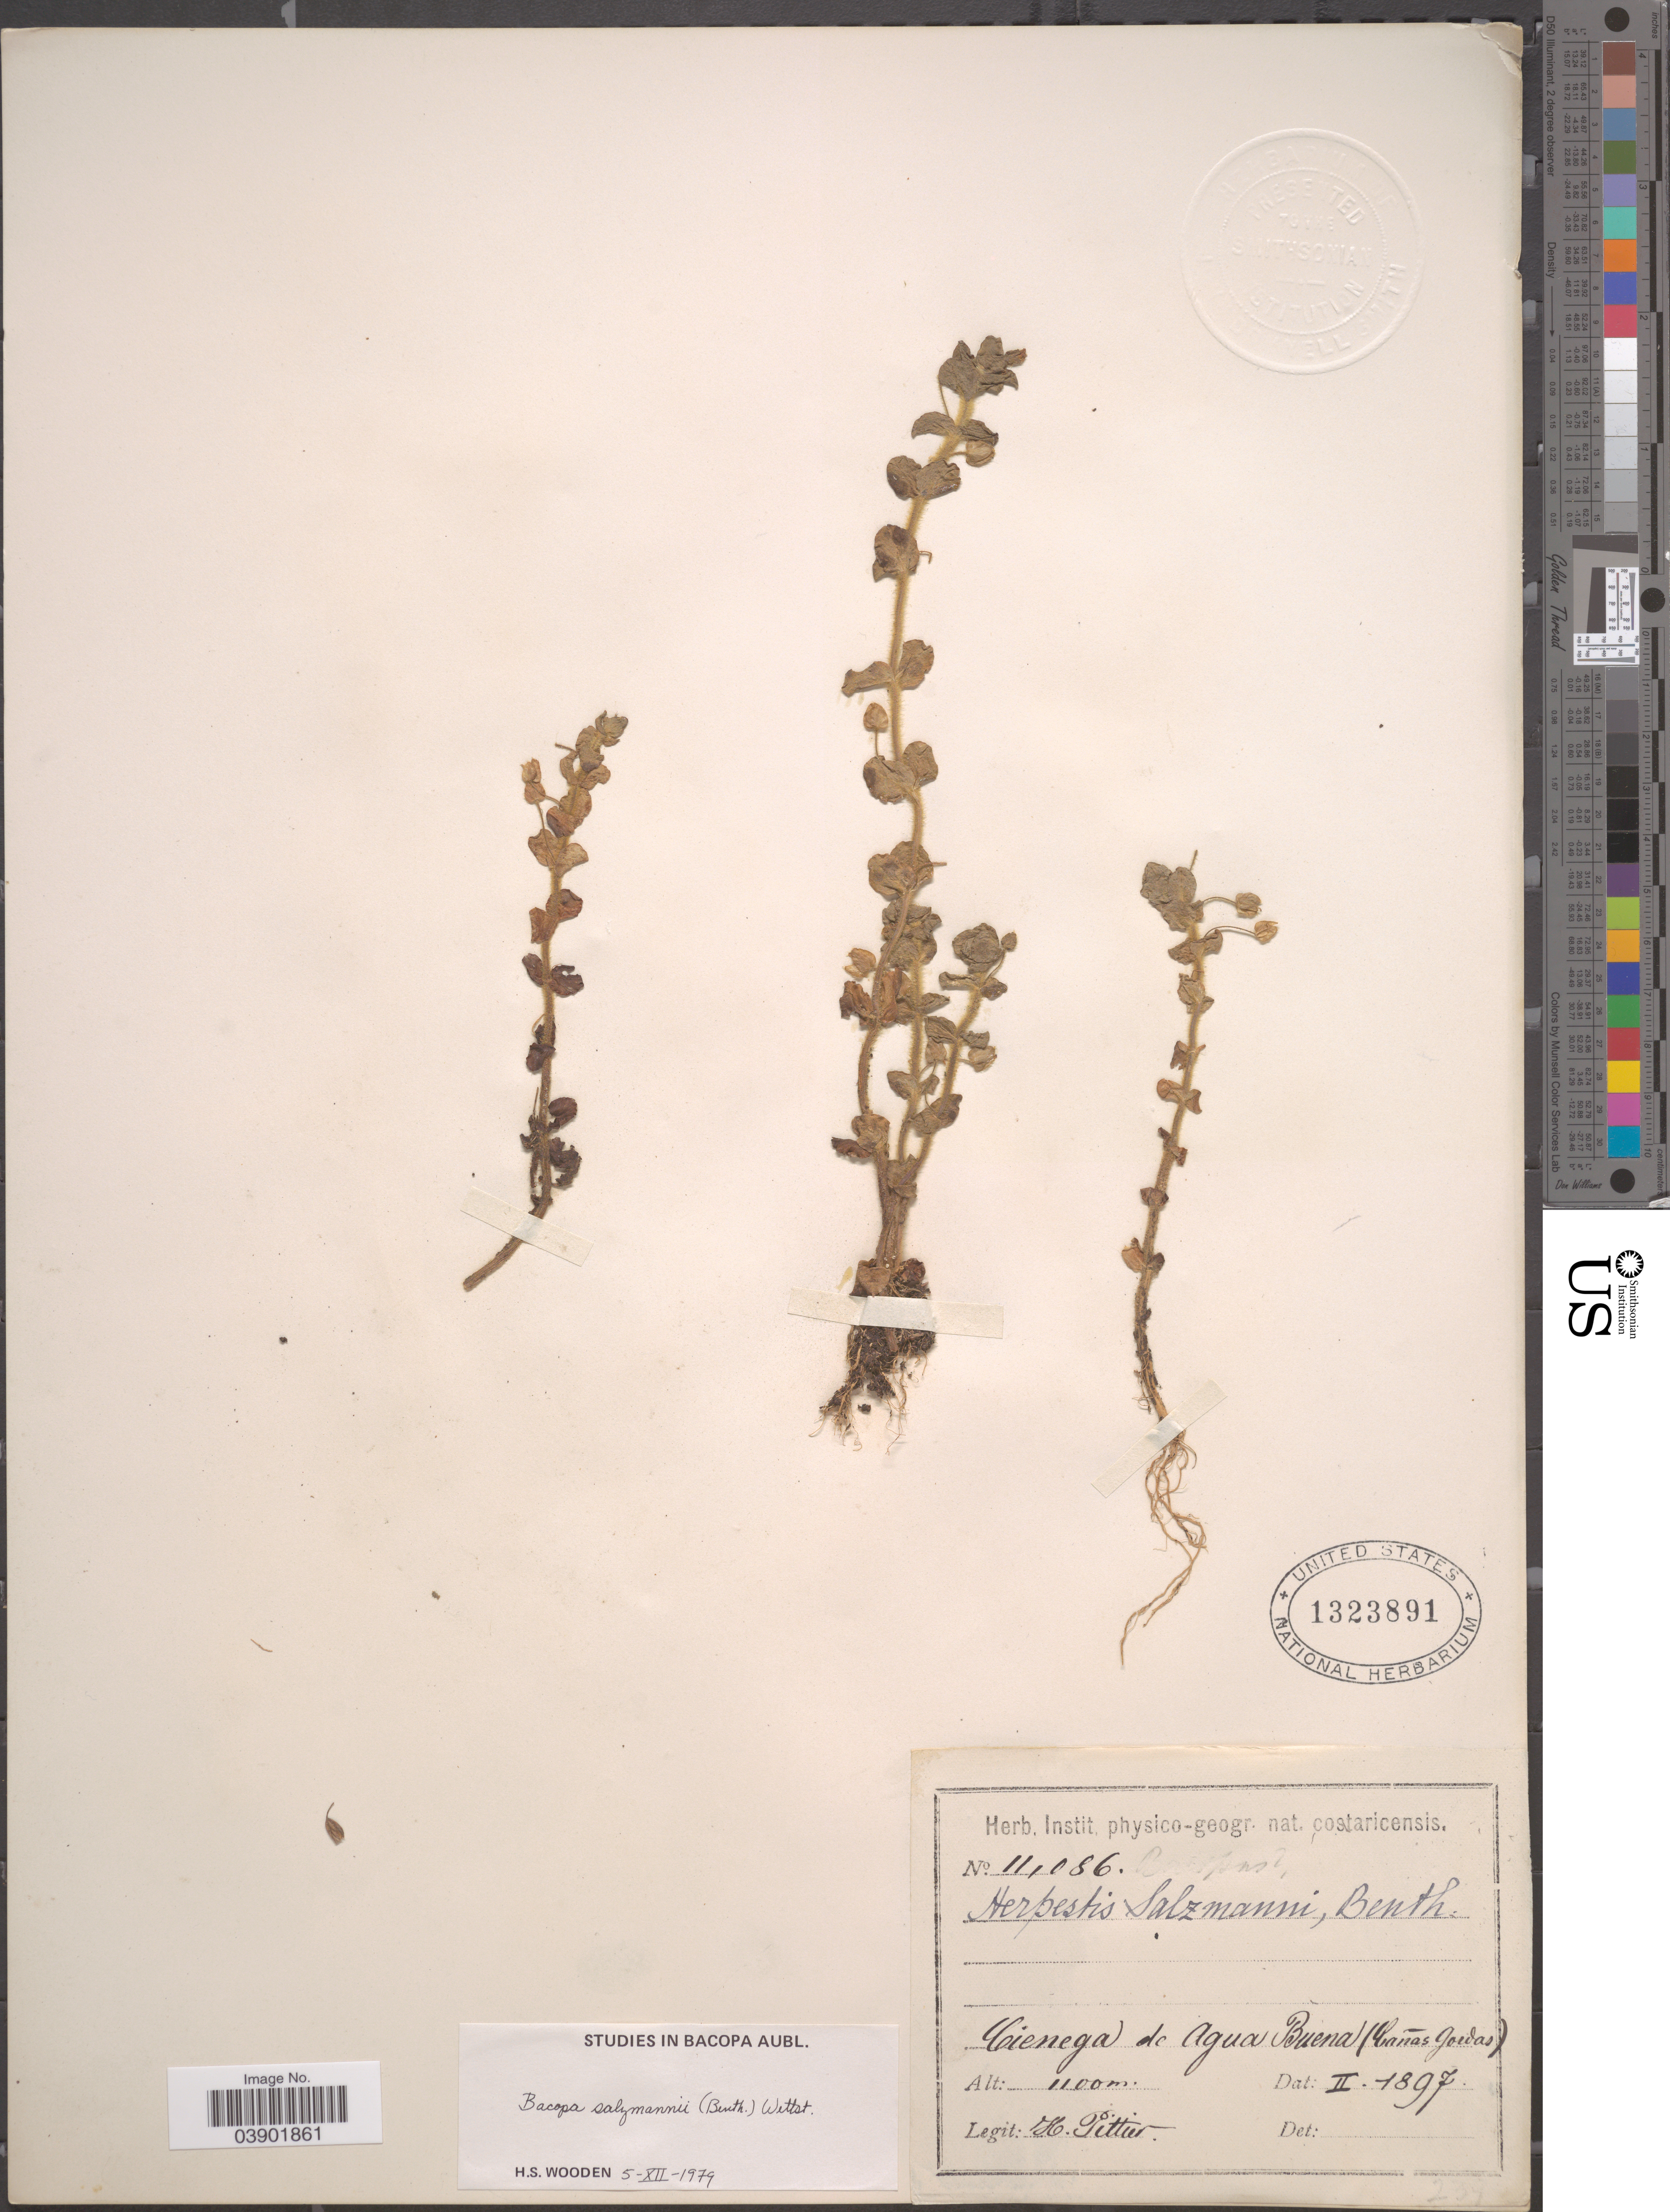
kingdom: Plantae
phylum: Tracheophyta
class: Magnoliopsida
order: Lamiales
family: Plantaginaceae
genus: Bacopa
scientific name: Bacopa salzmannii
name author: (Benth.) Wettst. ex Edwall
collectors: H. F. Pittier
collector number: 11086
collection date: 1897-02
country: Costa Rica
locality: Cienega de Agua Buena (Cañas gordas).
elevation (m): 1100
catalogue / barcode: US 1323891